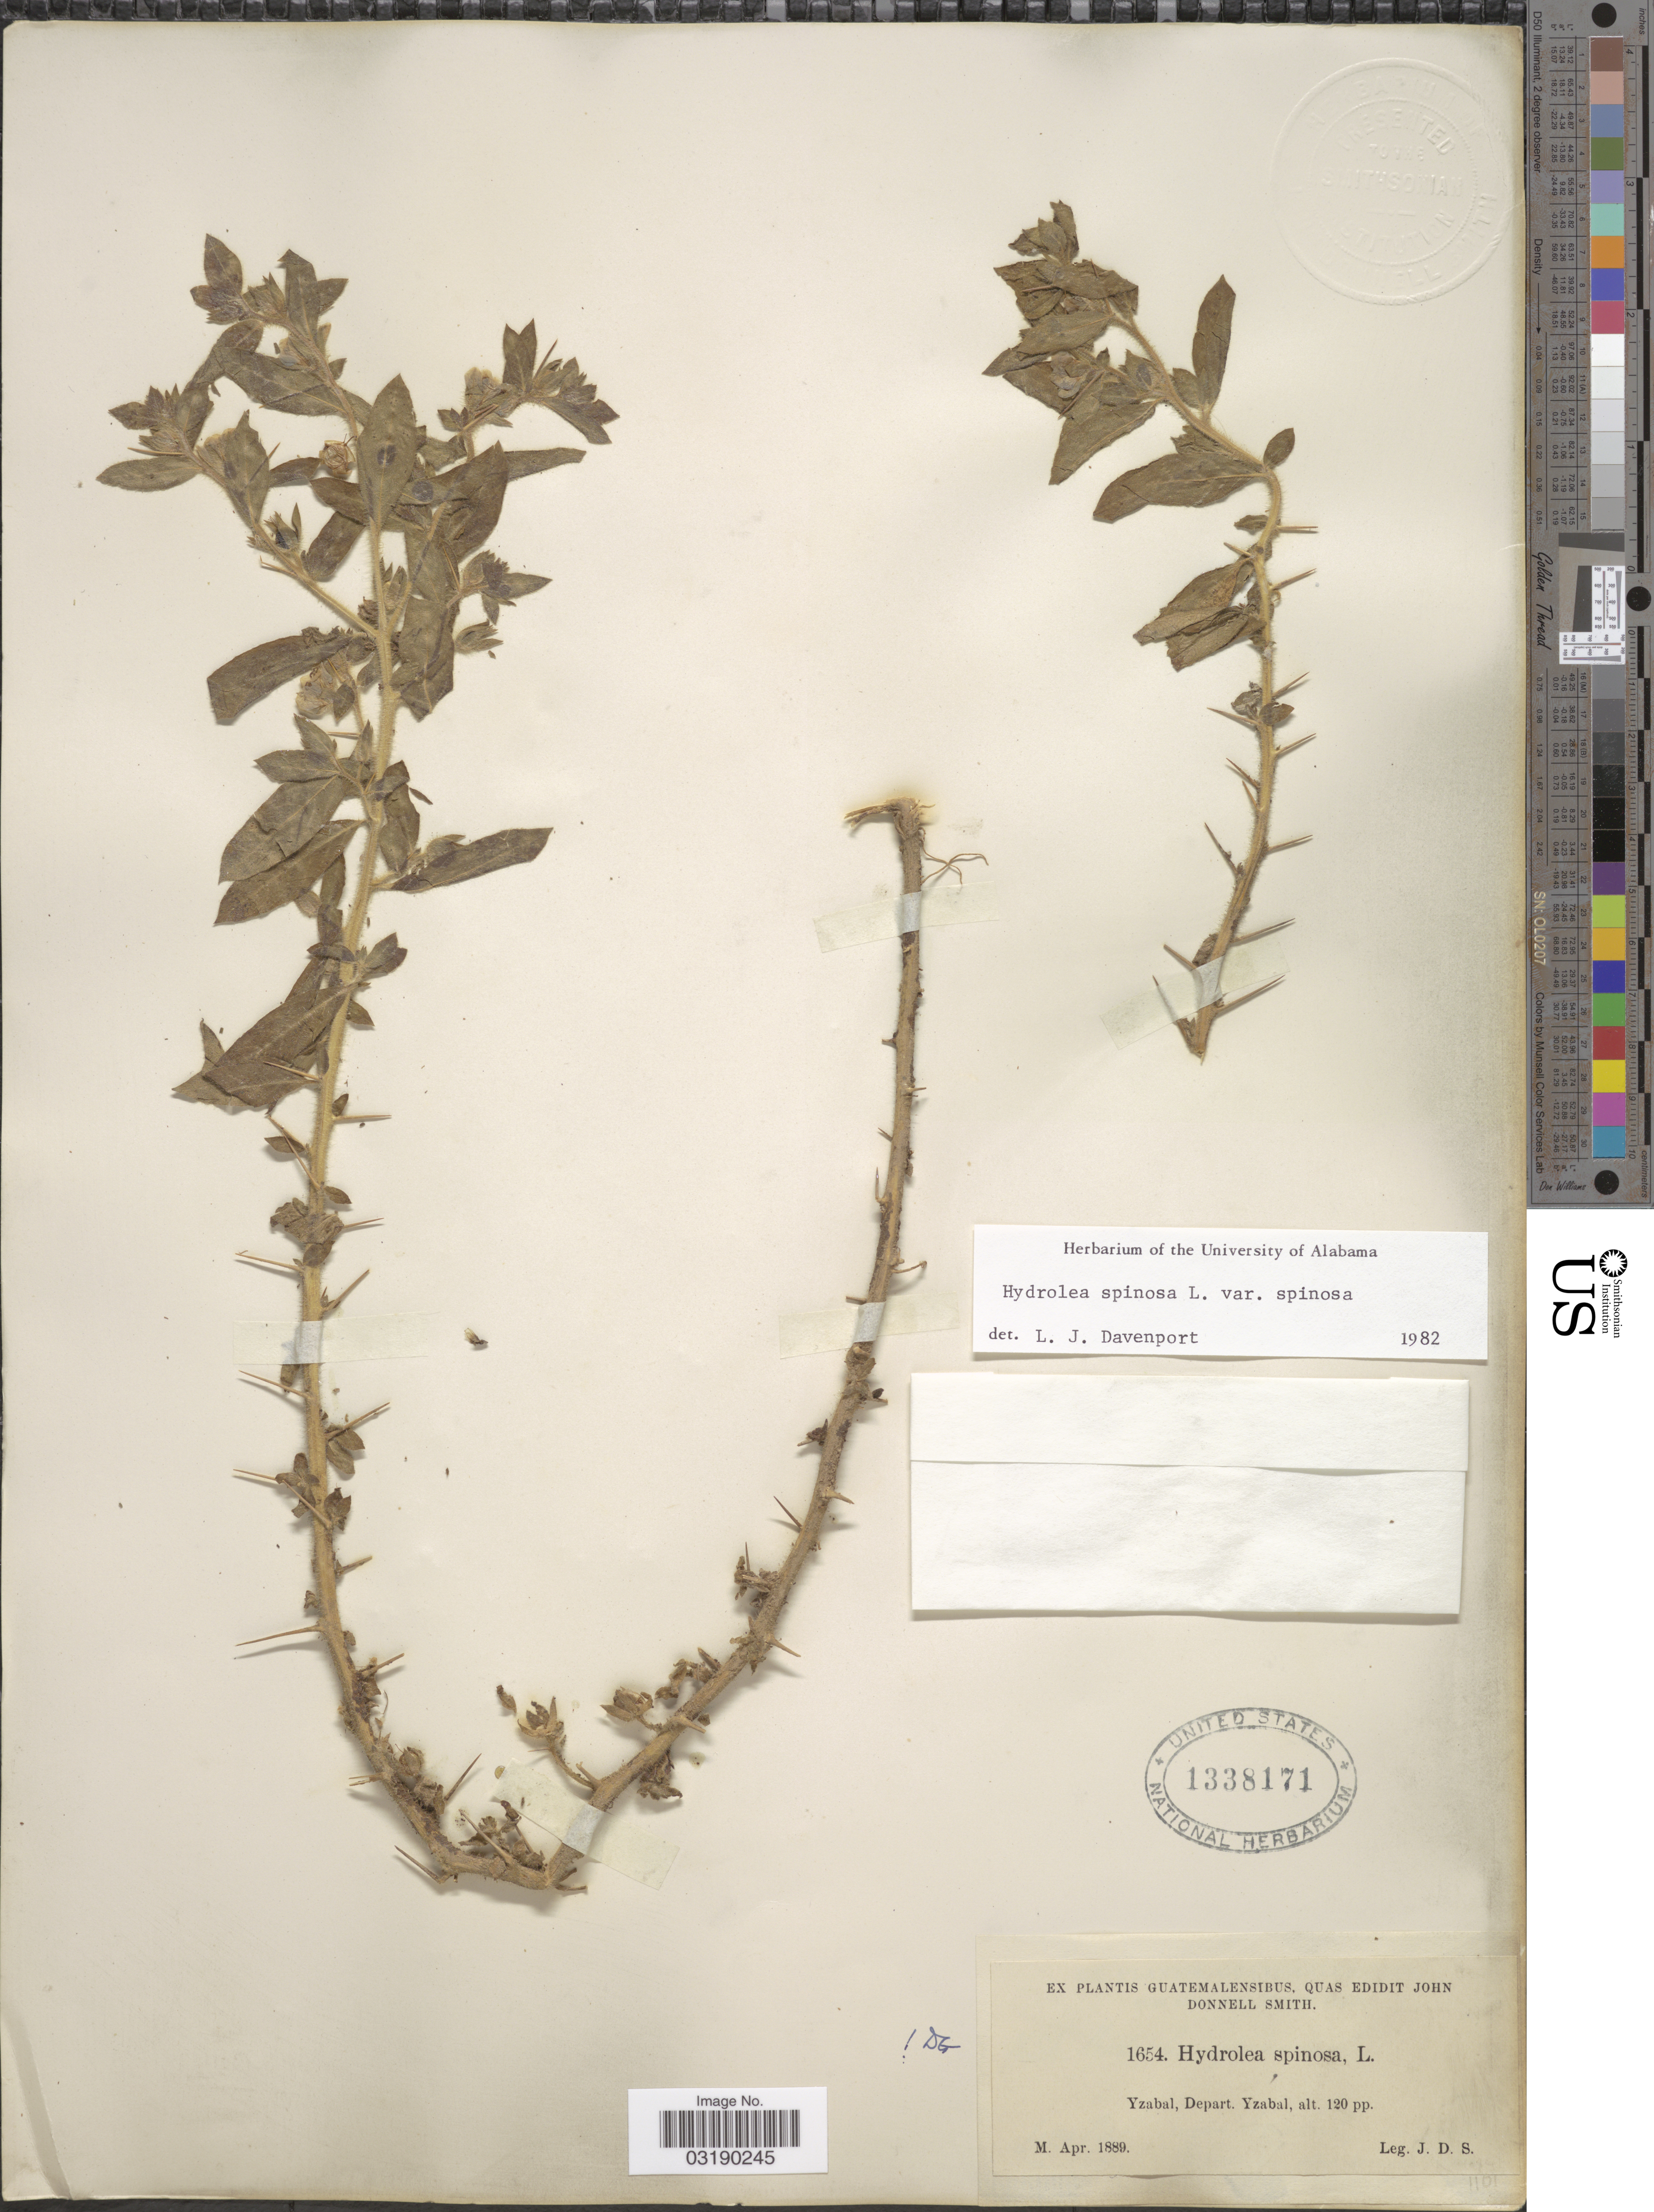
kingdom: Plantae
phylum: Tracheophyta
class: Magnoliopsida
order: Solanales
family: Hydroleaceae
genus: Hydrolea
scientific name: Hydrolea spinosa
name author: L.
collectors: J. Donnell Smith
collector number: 1654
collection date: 1889-04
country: Guatemala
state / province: Izabal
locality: Yzabal, Depart. Yzabal.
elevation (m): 37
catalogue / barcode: US 1338171